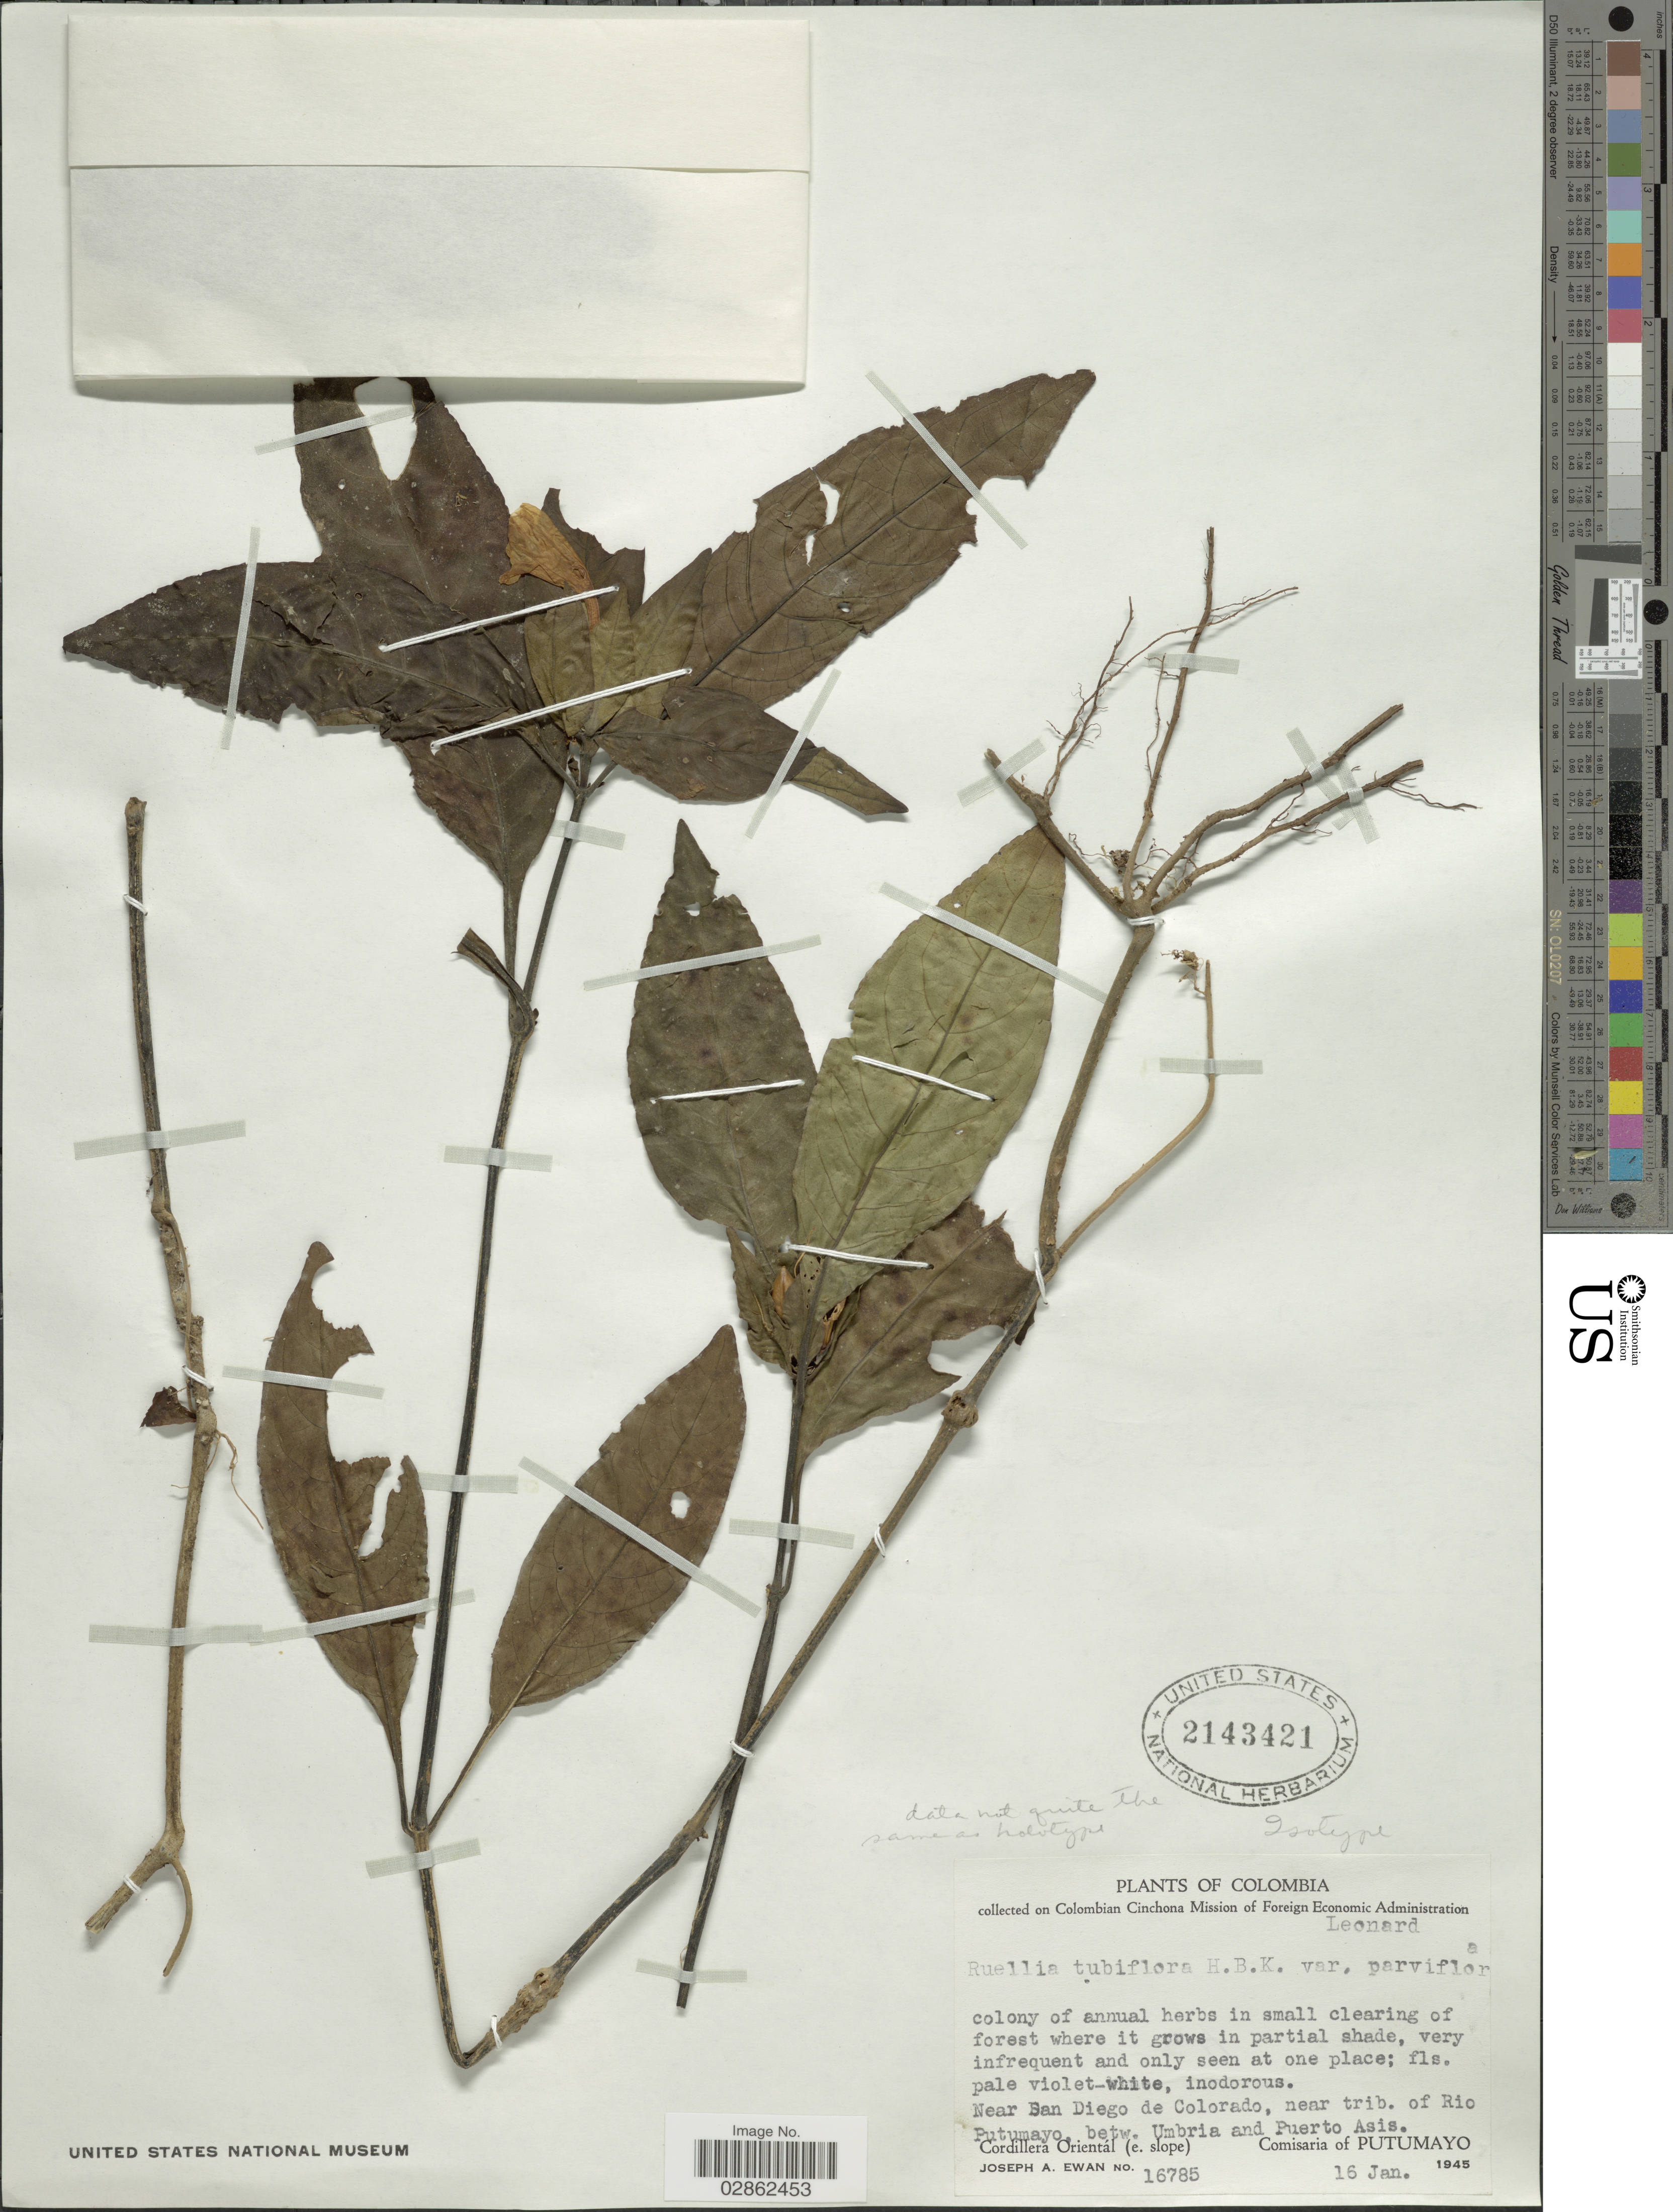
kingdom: Plantae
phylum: Tracheophyta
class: Magnoliopsida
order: Lamiales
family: Acanthaceae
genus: Ruellia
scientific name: Ruellia tubiflora var. parviflora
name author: Leonard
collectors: J. A. Ewan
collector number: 16785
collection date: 1945-01-16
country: Colombia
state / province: Putumayo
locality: Near San Diego de Colorado, near trib. of Rio Putumayo, betw. Umbria and Puerto Asis. Cordillera Orientál (e. slope). Comisaria of Putumayo.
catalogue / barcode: US 2143421